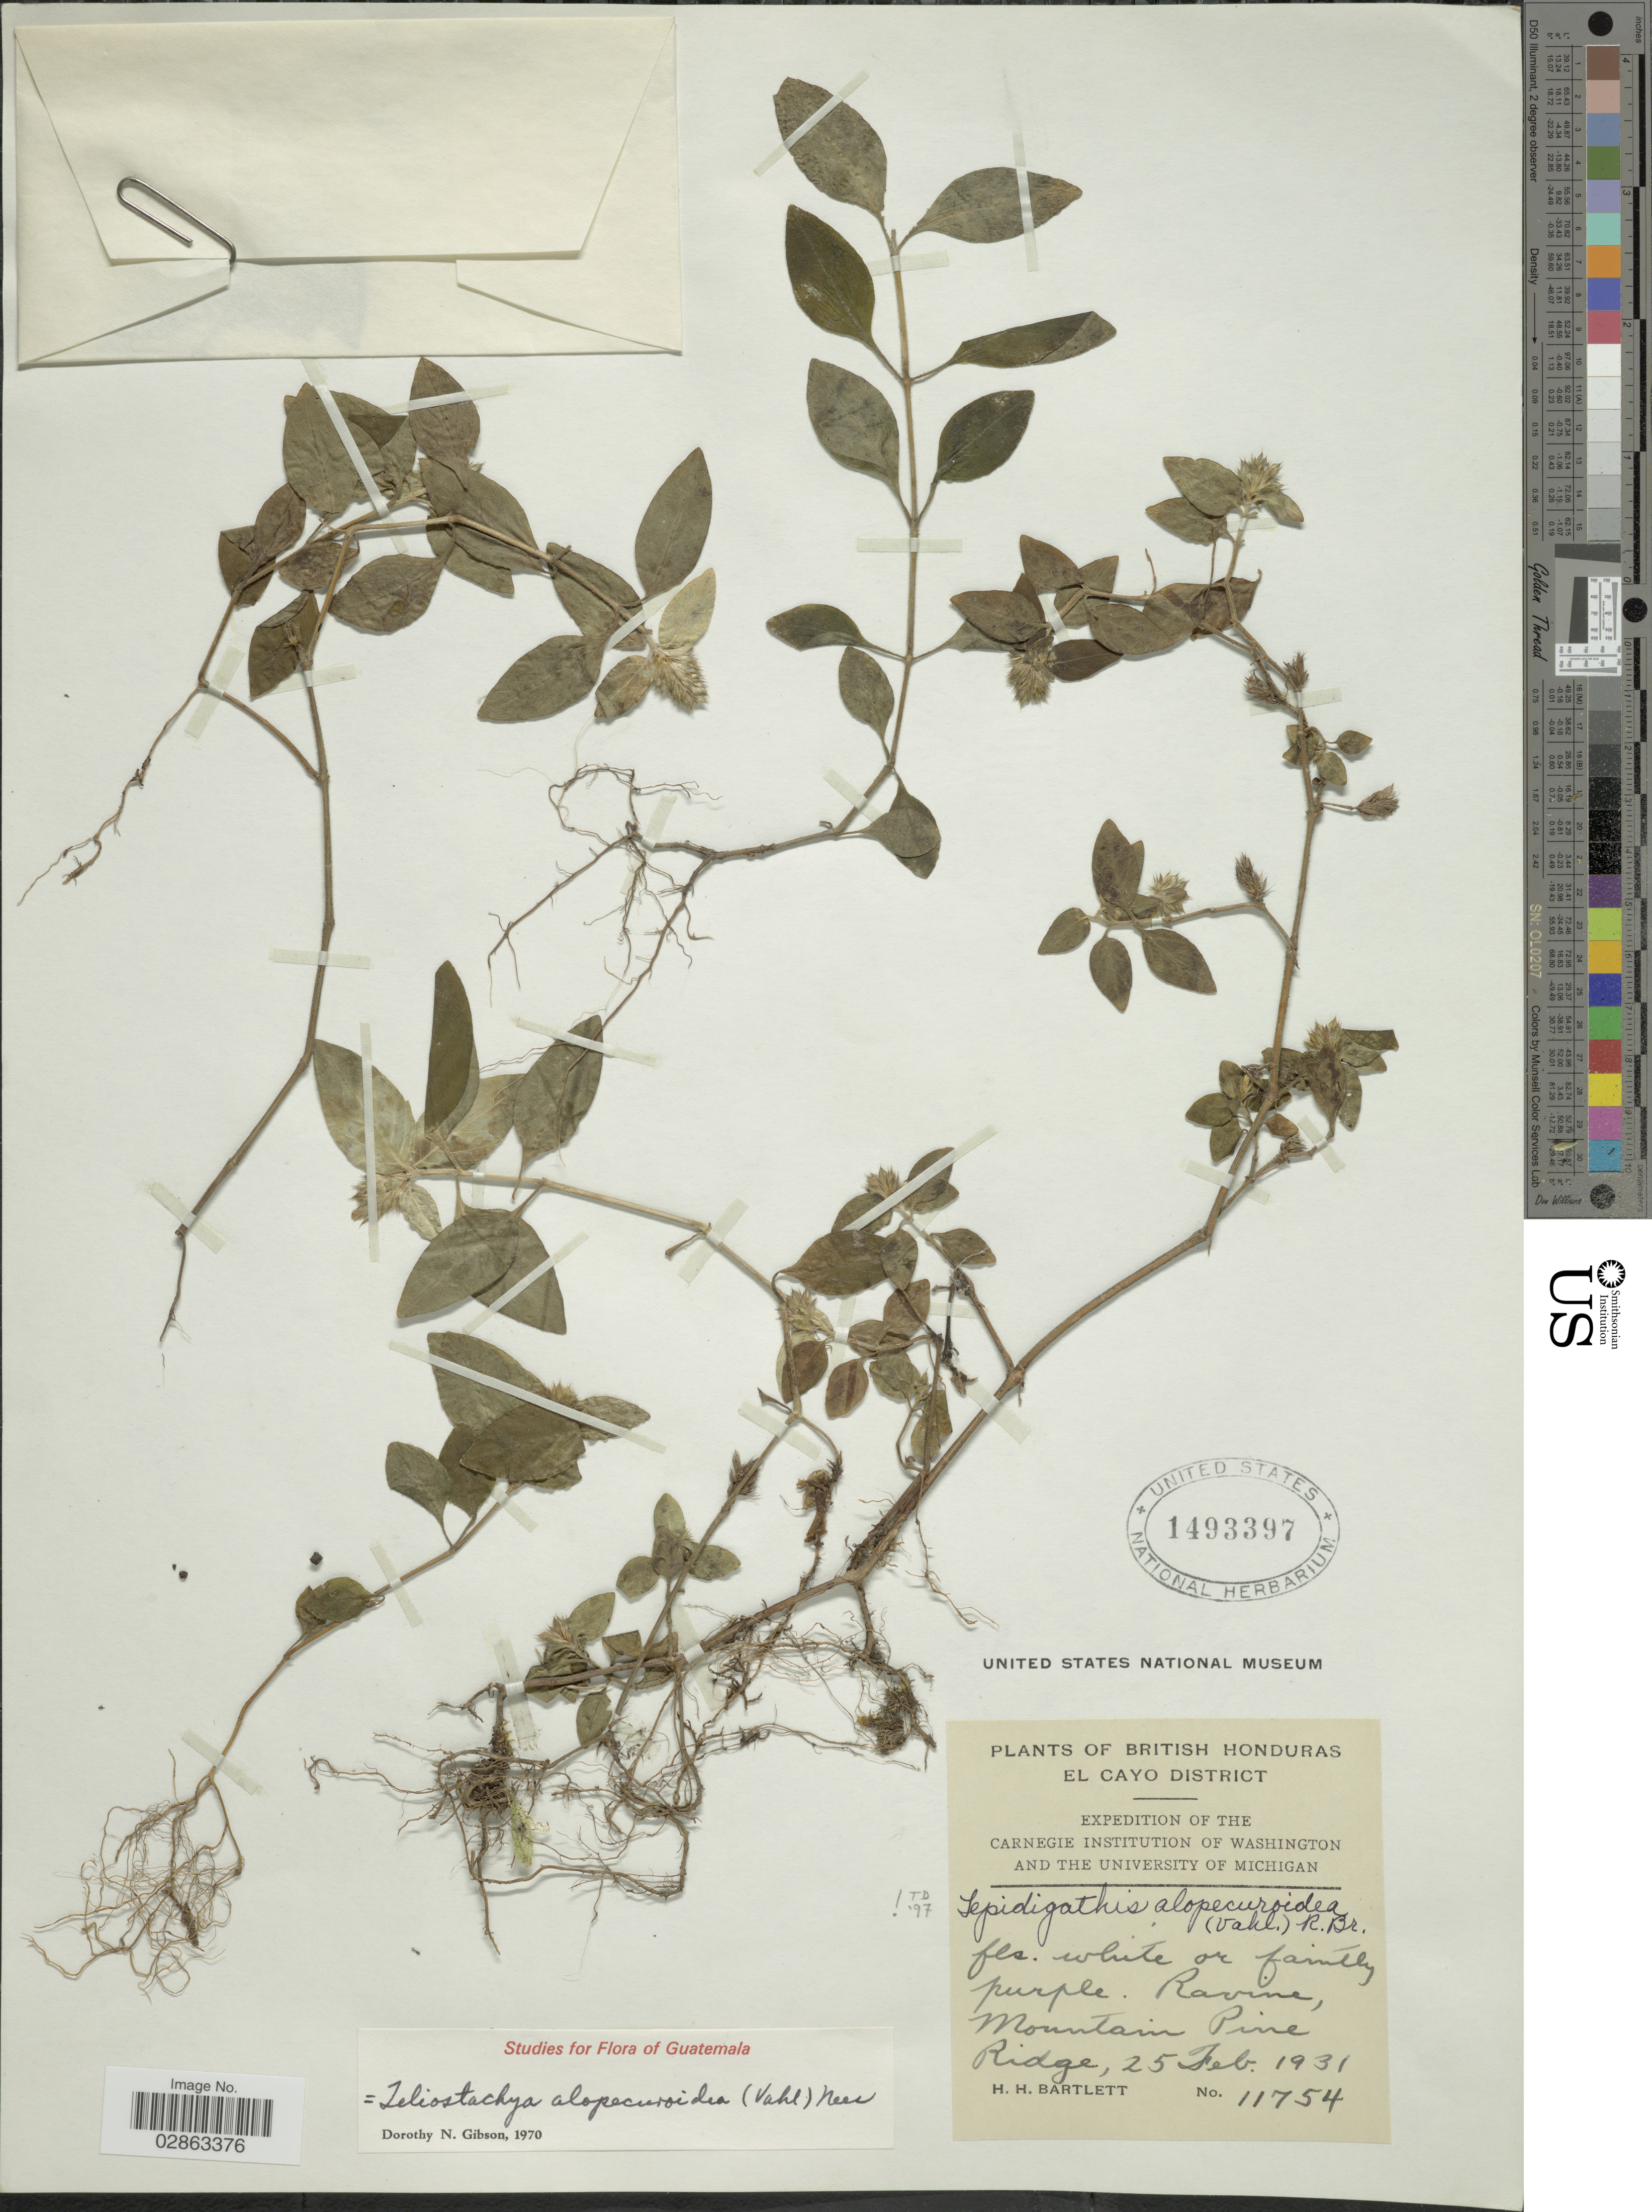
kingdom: Plantae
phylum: Tracheophyta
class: Magnoliopsida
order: Lamiales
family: Acanthaceae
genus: Teliostachya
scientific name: Teliostachya alopecuroidea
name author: (Vahl) Nees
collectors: H. H. Bartlett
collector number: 11754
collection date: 1931-02-25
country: Belize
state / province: Cayo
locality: British Honduras. El Cayo District. Ravine, Mountain Pine Ridge.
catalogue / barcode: US 1493397